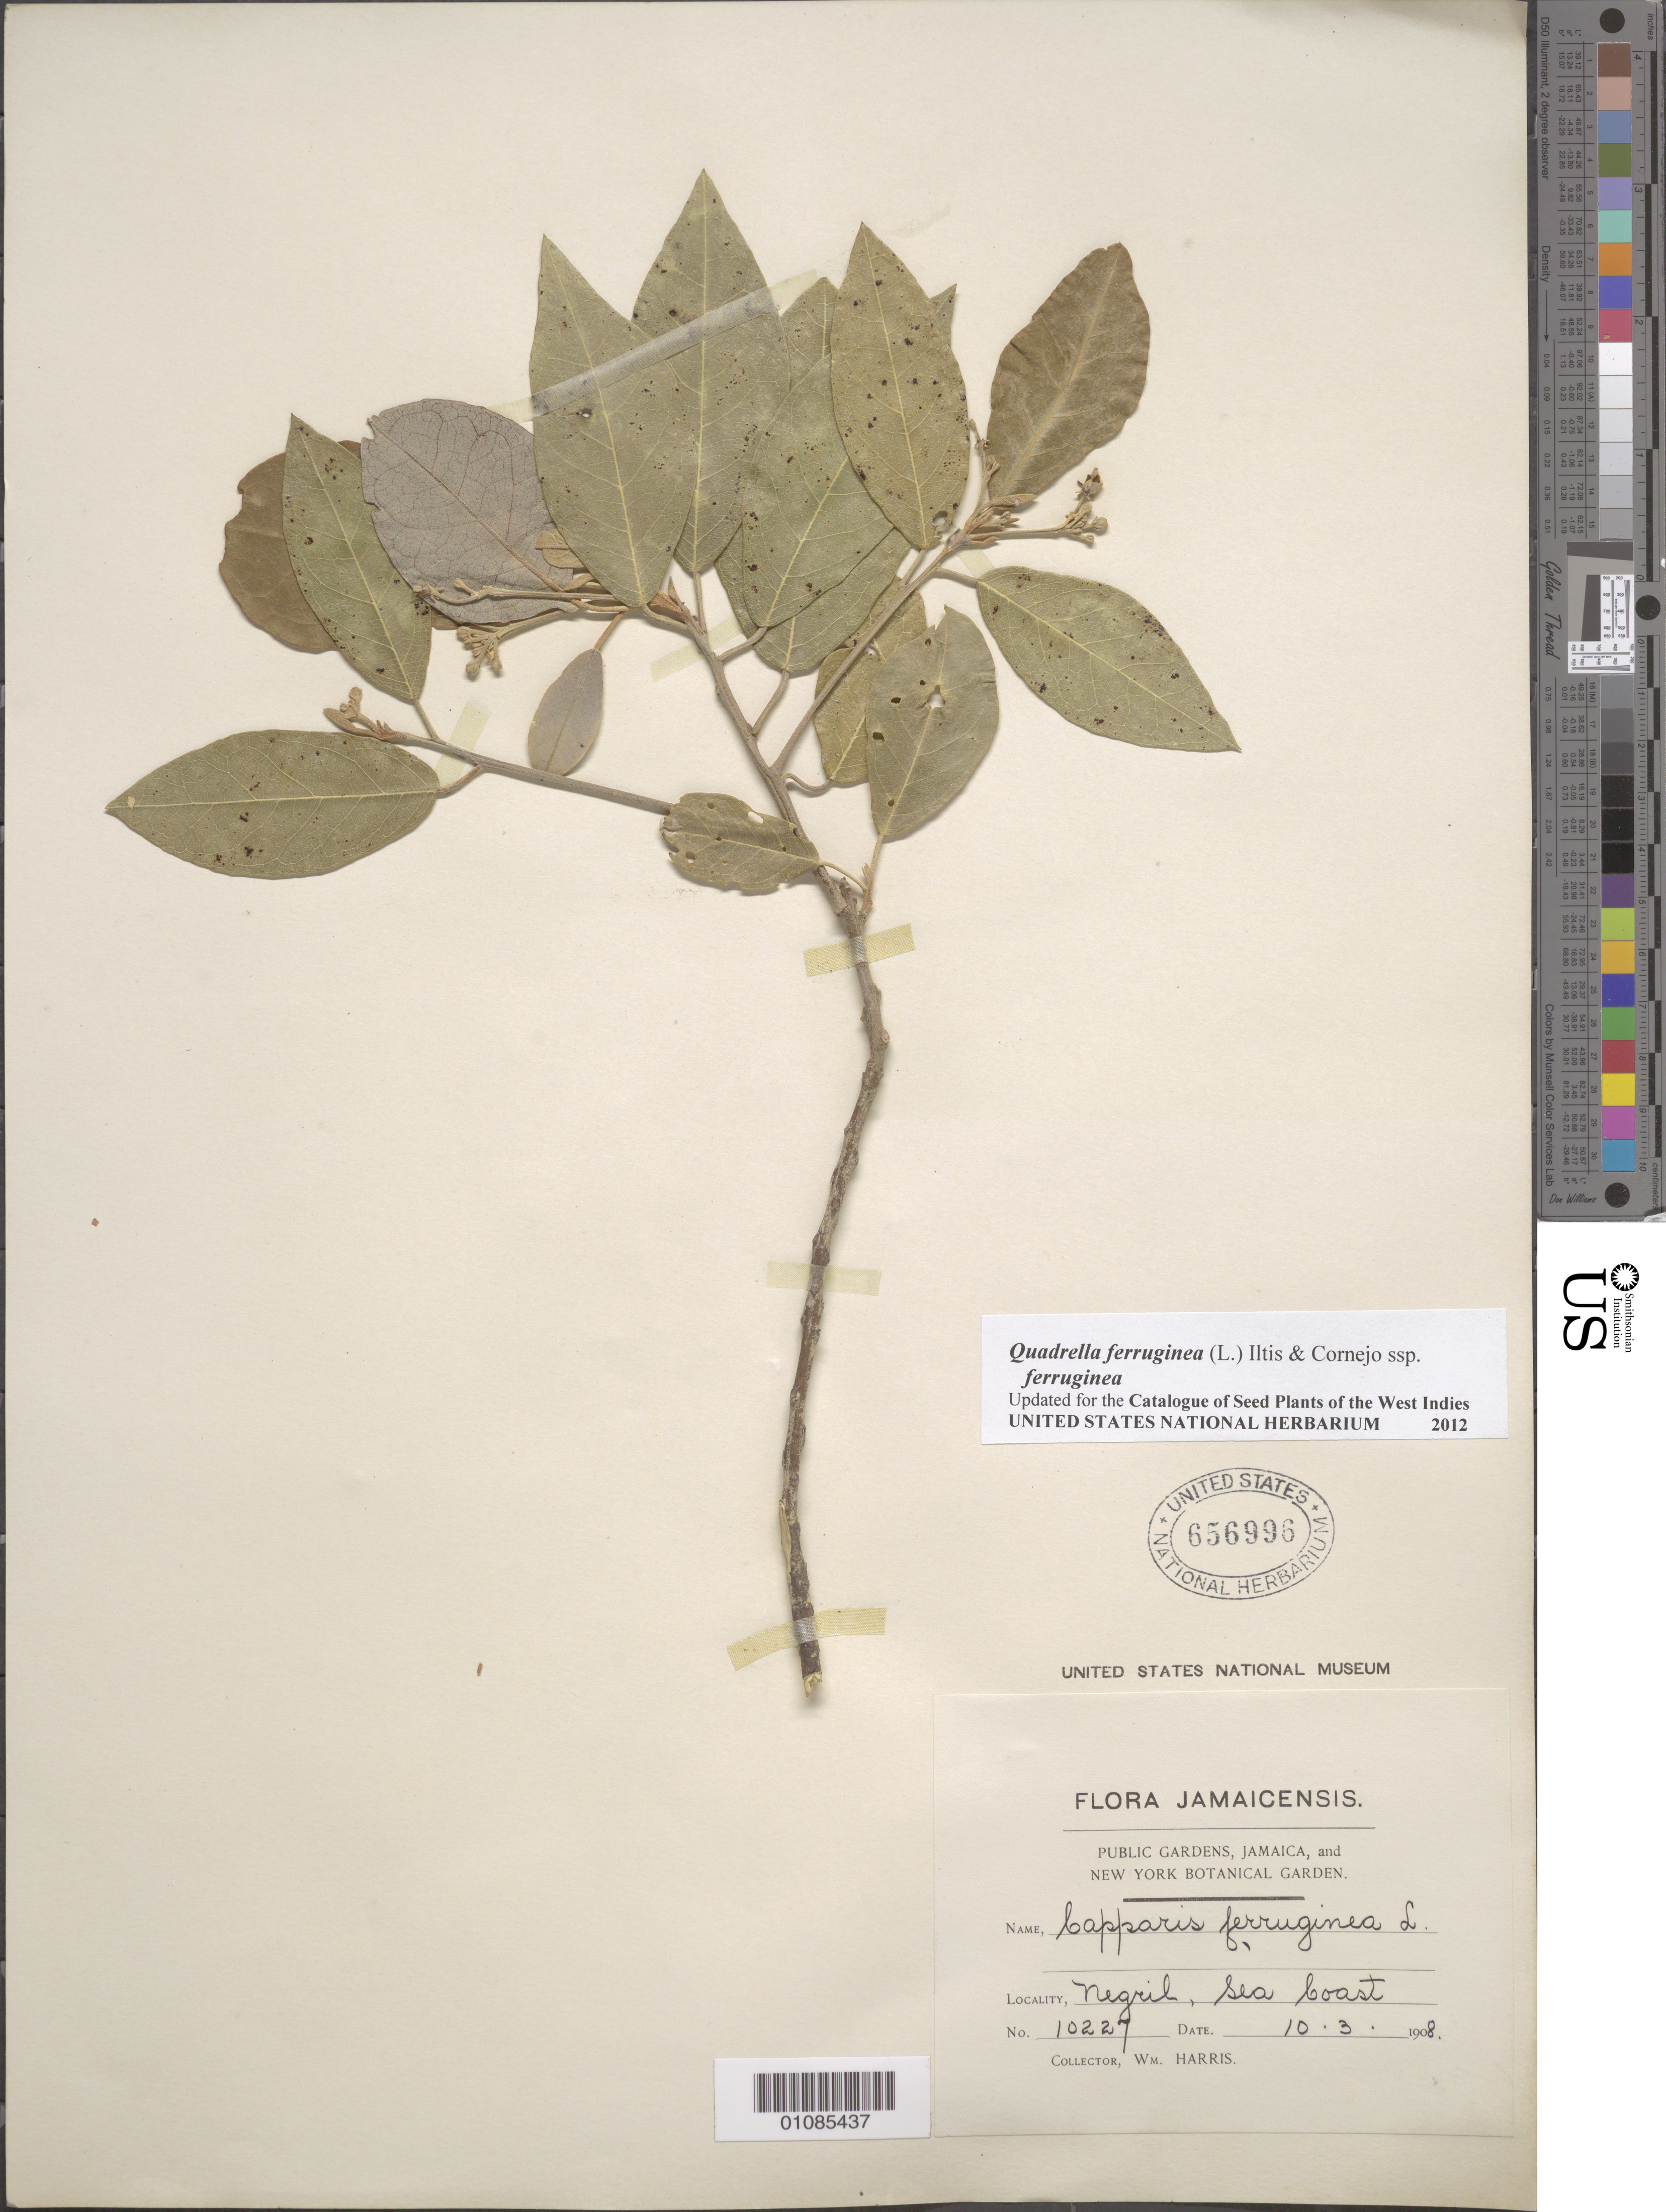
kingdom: Plantae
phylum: Tracheophyta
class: Magnoliopsida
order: Brassicales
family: Capparaceae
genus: Quadrella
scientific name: Quadrella ferruginea subsp. ferruginea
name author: (L.) Cornejo & Iltis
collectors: W. Harris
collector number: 10227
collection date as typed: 10 Mar 1908 or 03 Oct 1908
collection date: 1908-03-10 or 1908-10-03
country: Jamaica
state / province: Westmoreland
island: Jamaica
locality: Negril, sea coast.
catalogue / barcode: US 656996